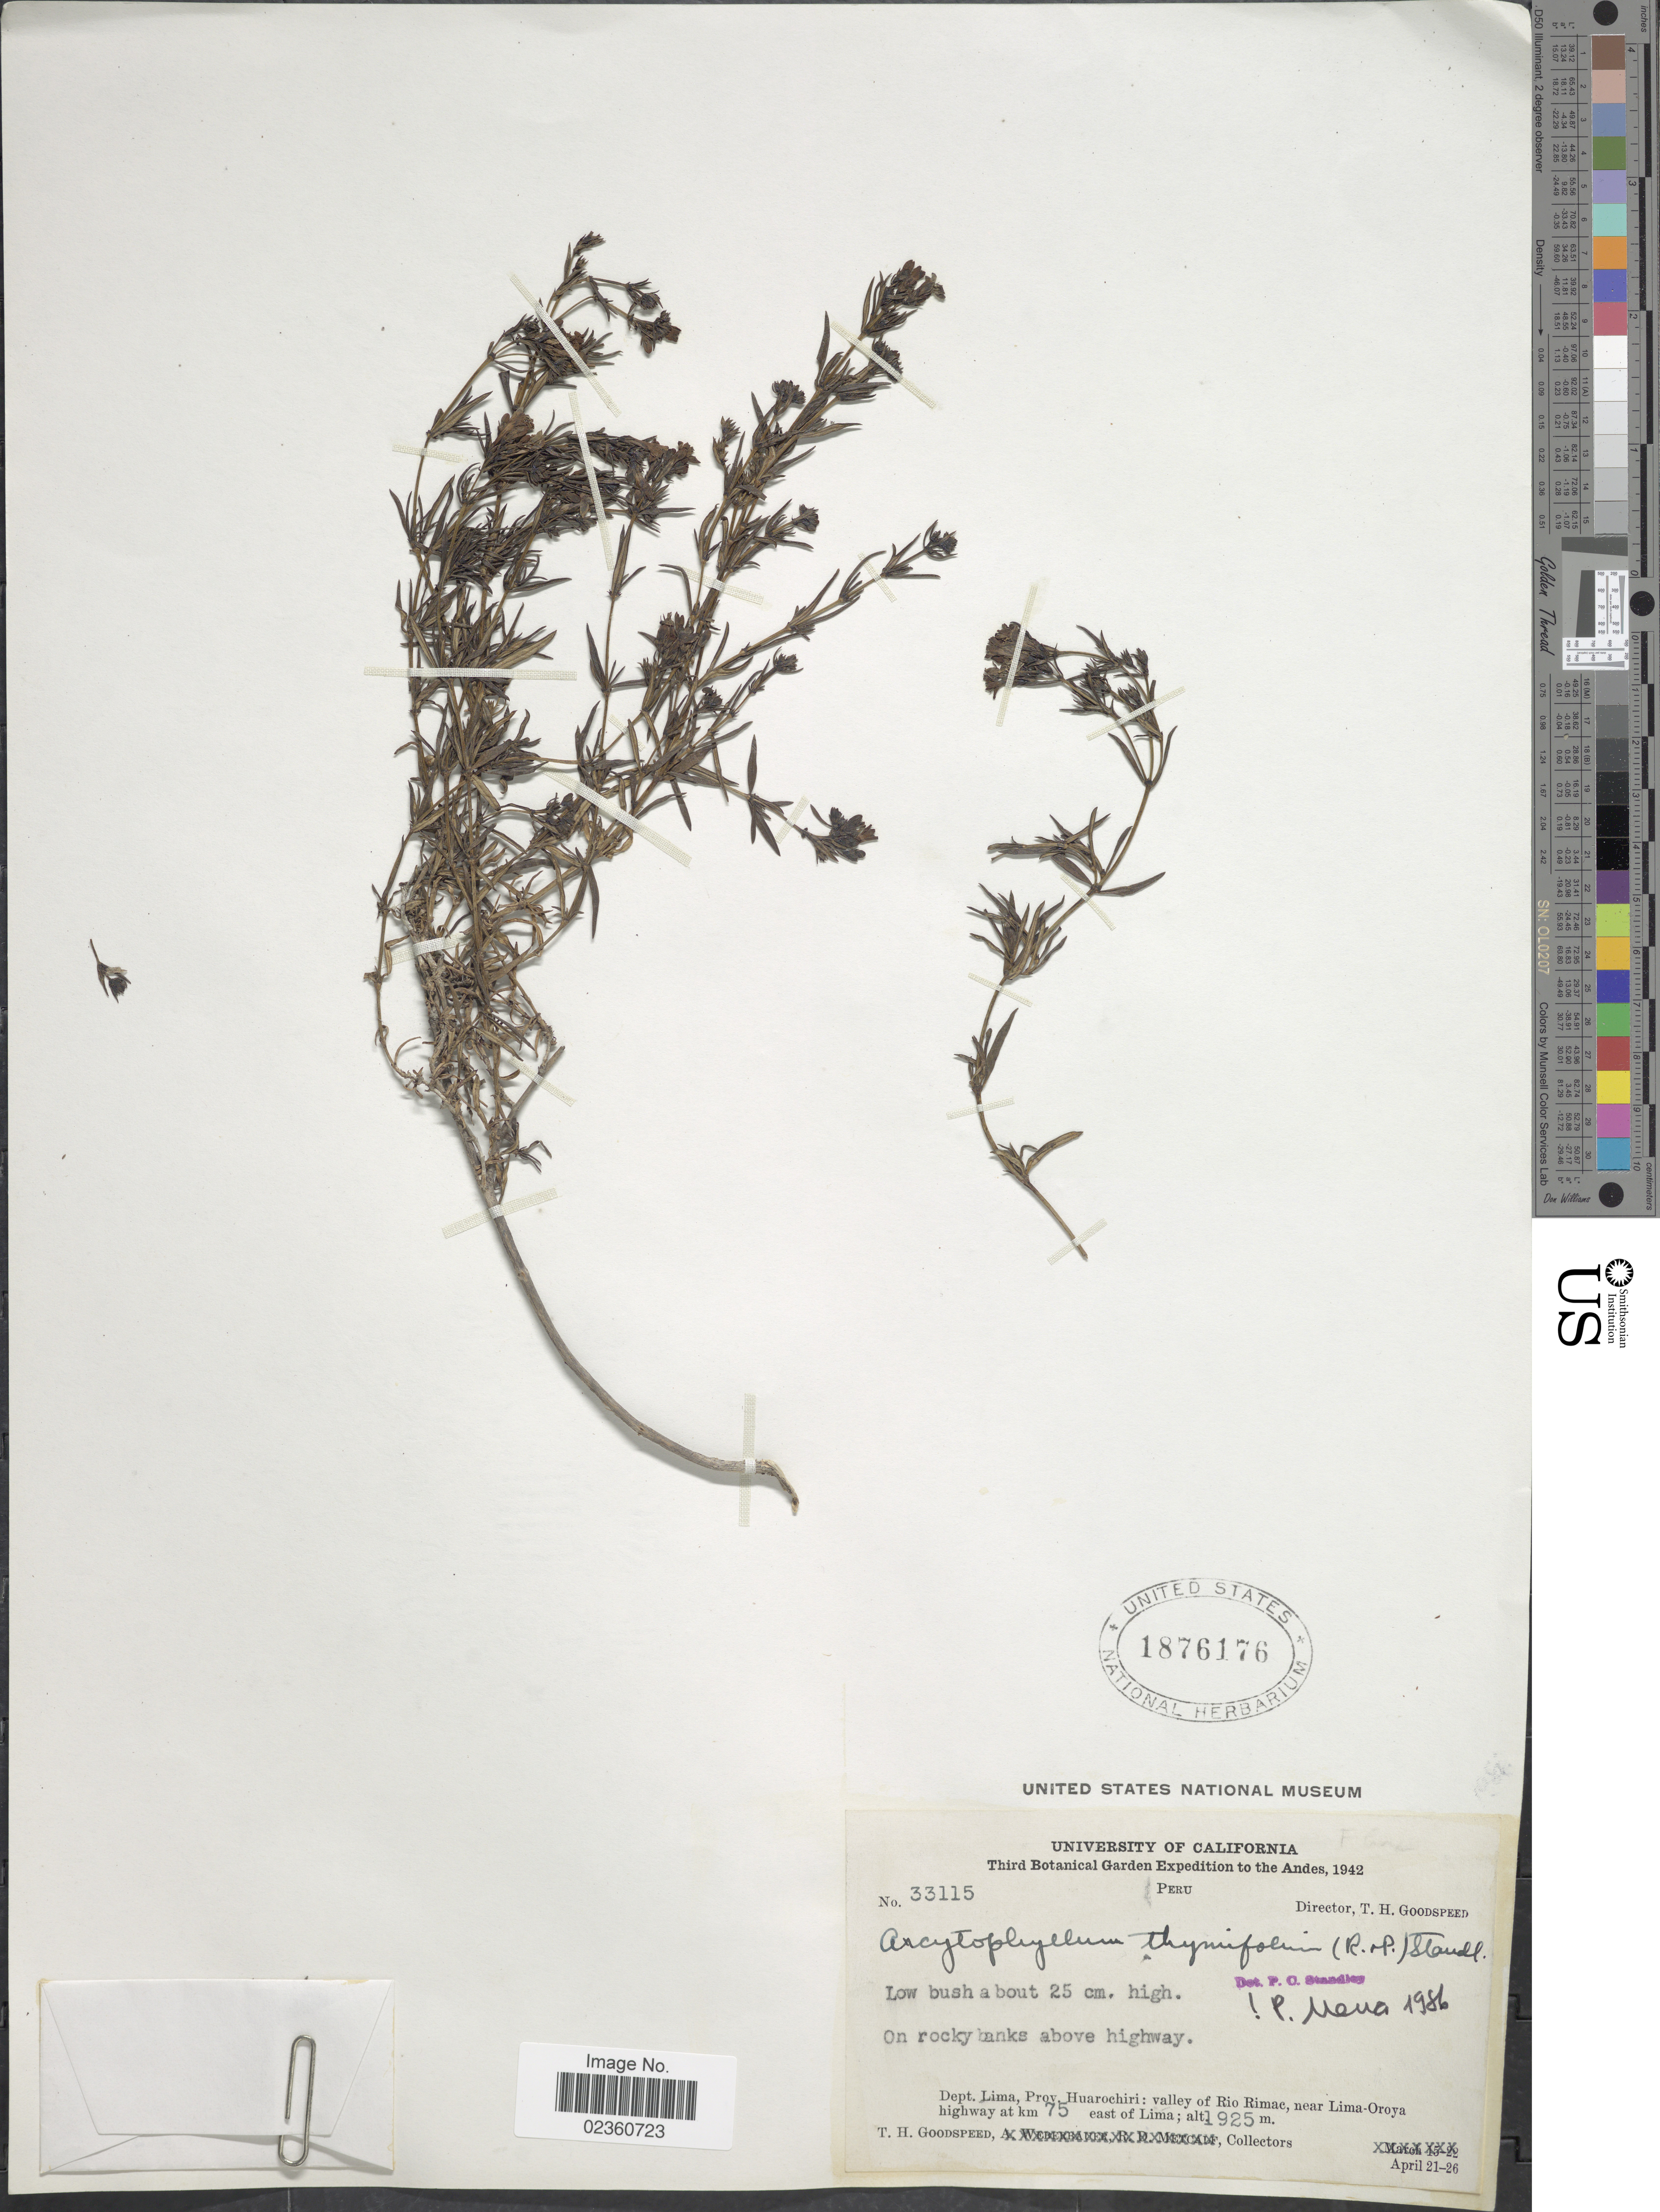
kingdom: Plantae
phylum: Tracheophyta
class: Magnoliopsida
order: Gentianales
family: Rubiaceae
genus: Arcytophyllum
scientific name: Arcytophyllum thymifolium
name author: (Ruiz & Pav.) Standl.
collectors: T. Goodspeed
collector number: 33115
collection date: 1942-04-21/1942-04-26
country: Peru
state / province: Lima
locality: The Andes, Dept. Lima, Prov. Huarochiri: valley of Rio Rimac, near Lima-Oroya highway at km 75 east of Lima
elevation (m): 1925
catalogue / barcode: US 1876176